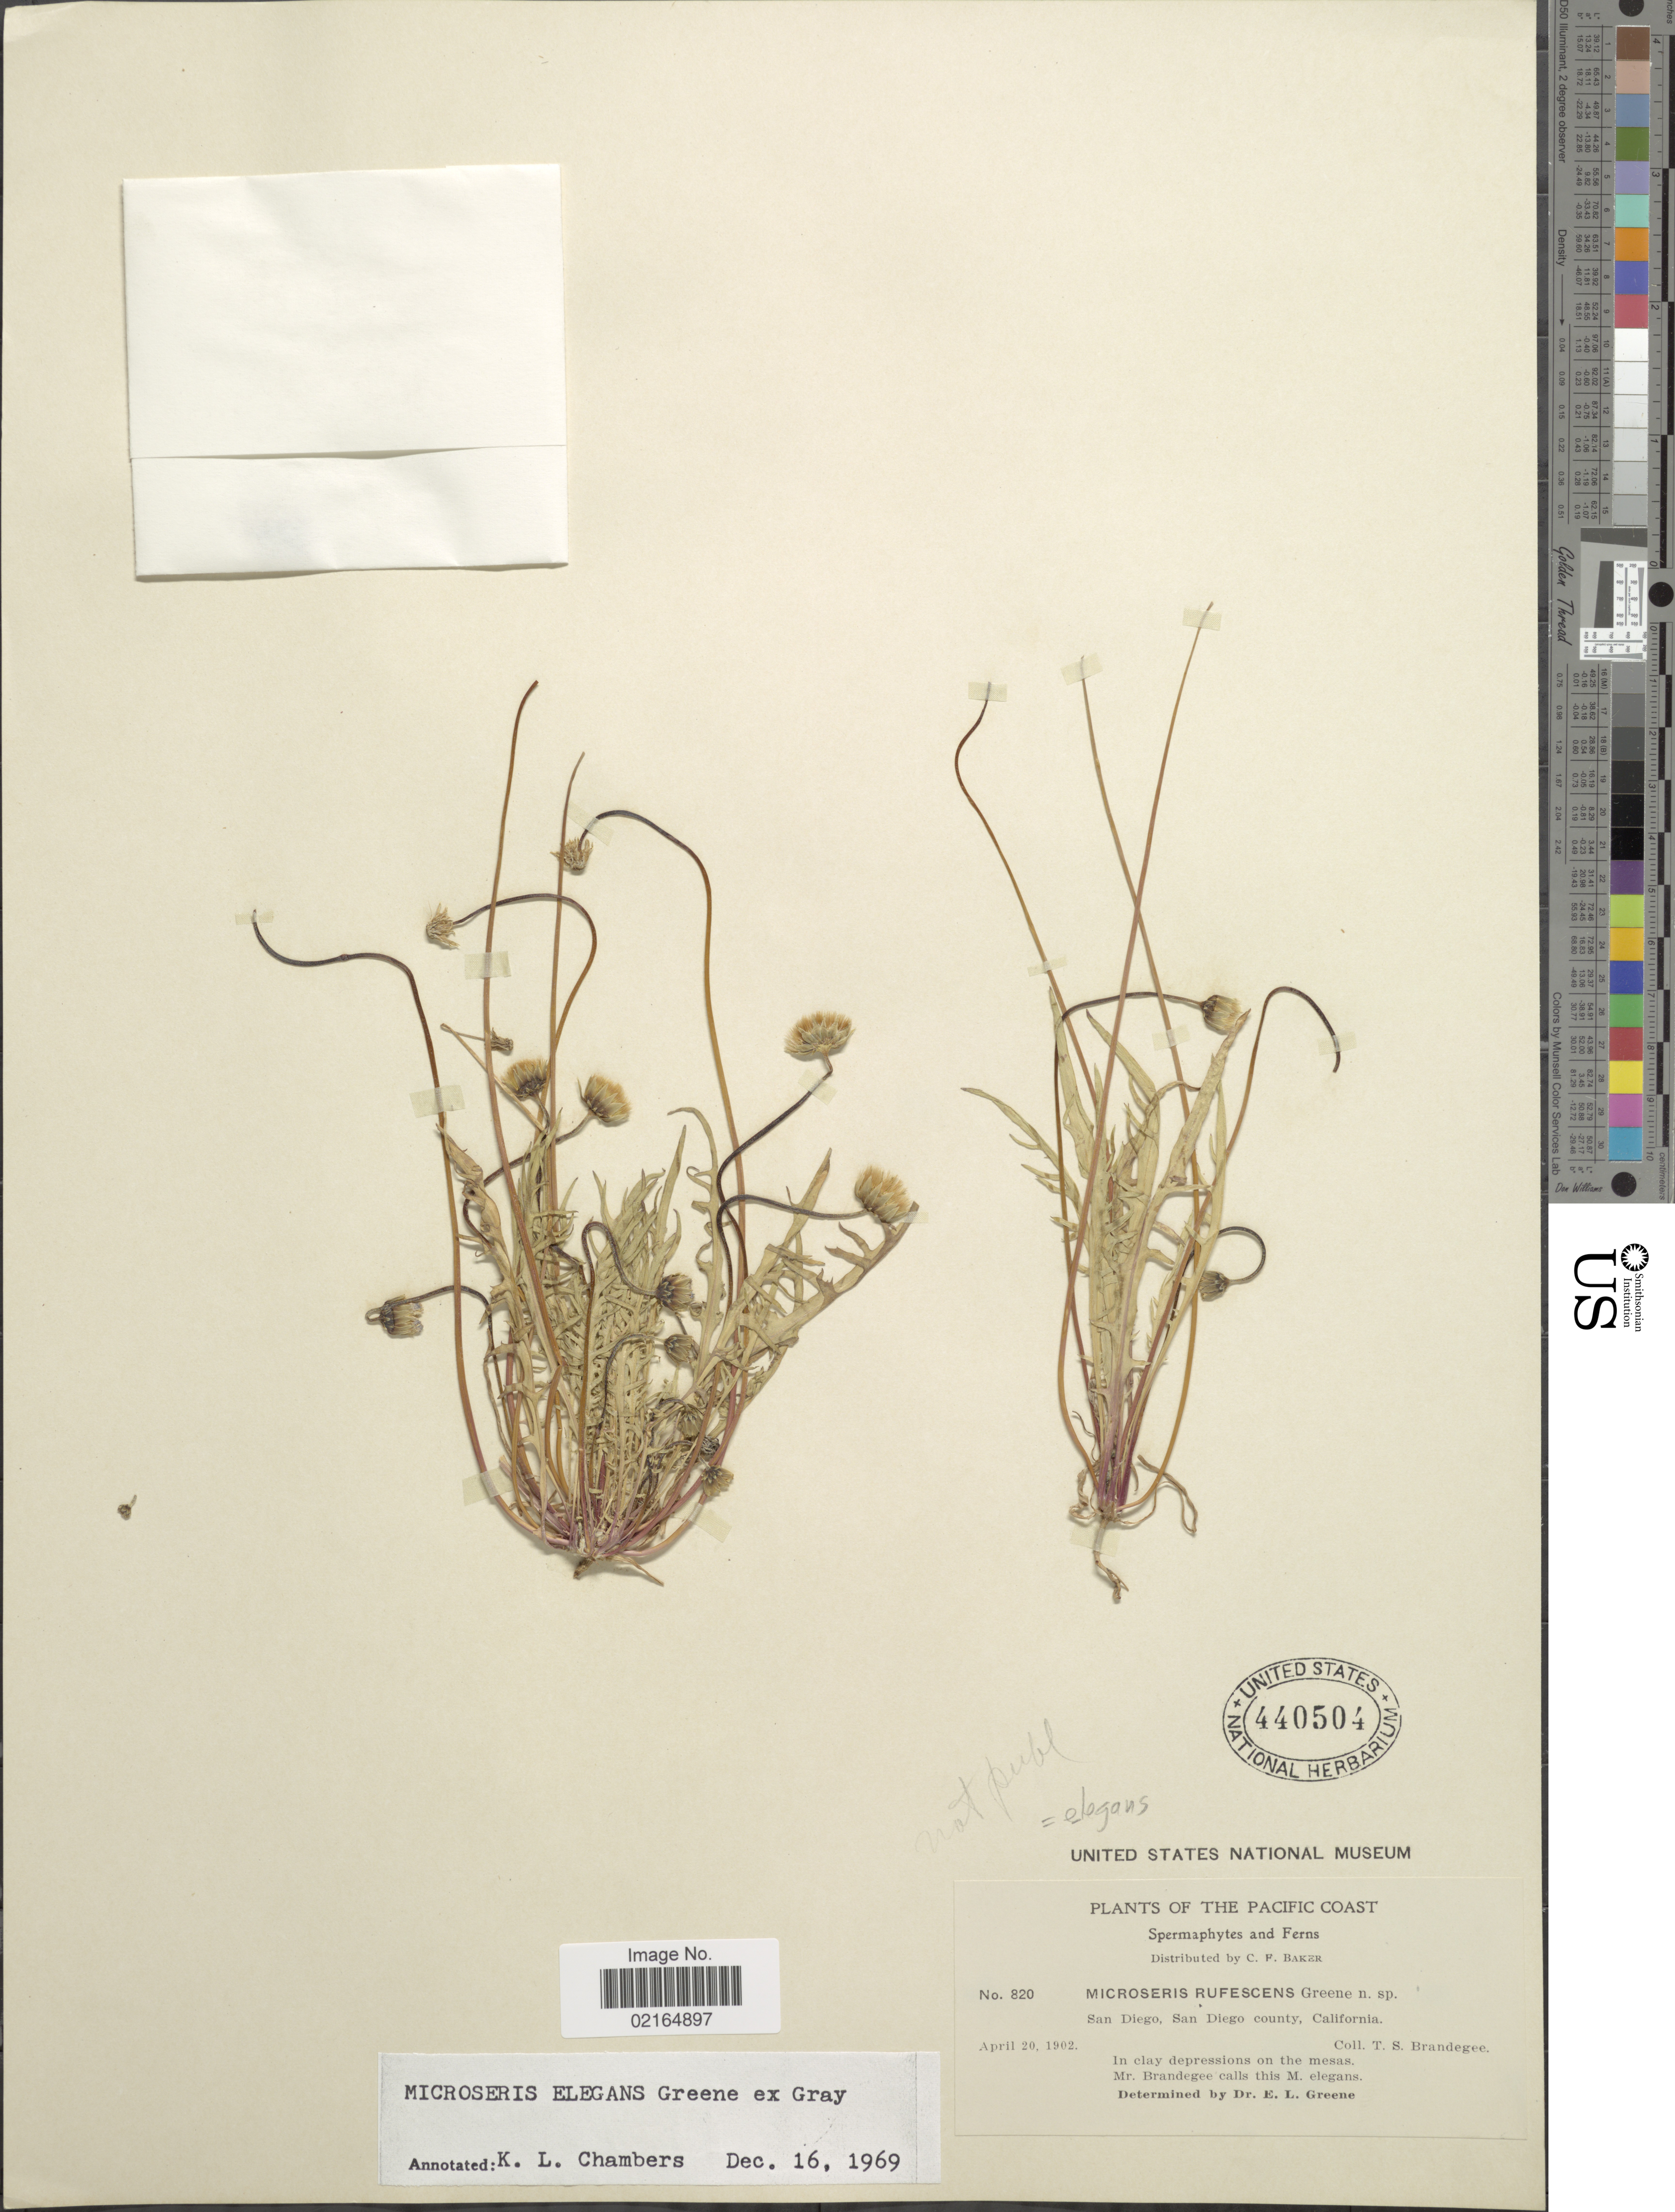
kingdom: Plantae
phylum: Tracheophyta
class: Magnoliopsida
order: Asterales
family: Asteraceae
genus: Microseris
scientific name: Microseris elegans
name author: Greene ex A. Gray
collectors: T. S. Brandegee (herbarium)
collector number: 820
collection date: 1902-04-20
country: United States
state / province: California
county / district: San Diego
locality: San Diego, San Diego County, Pacific Coast.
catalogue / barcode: US 440504